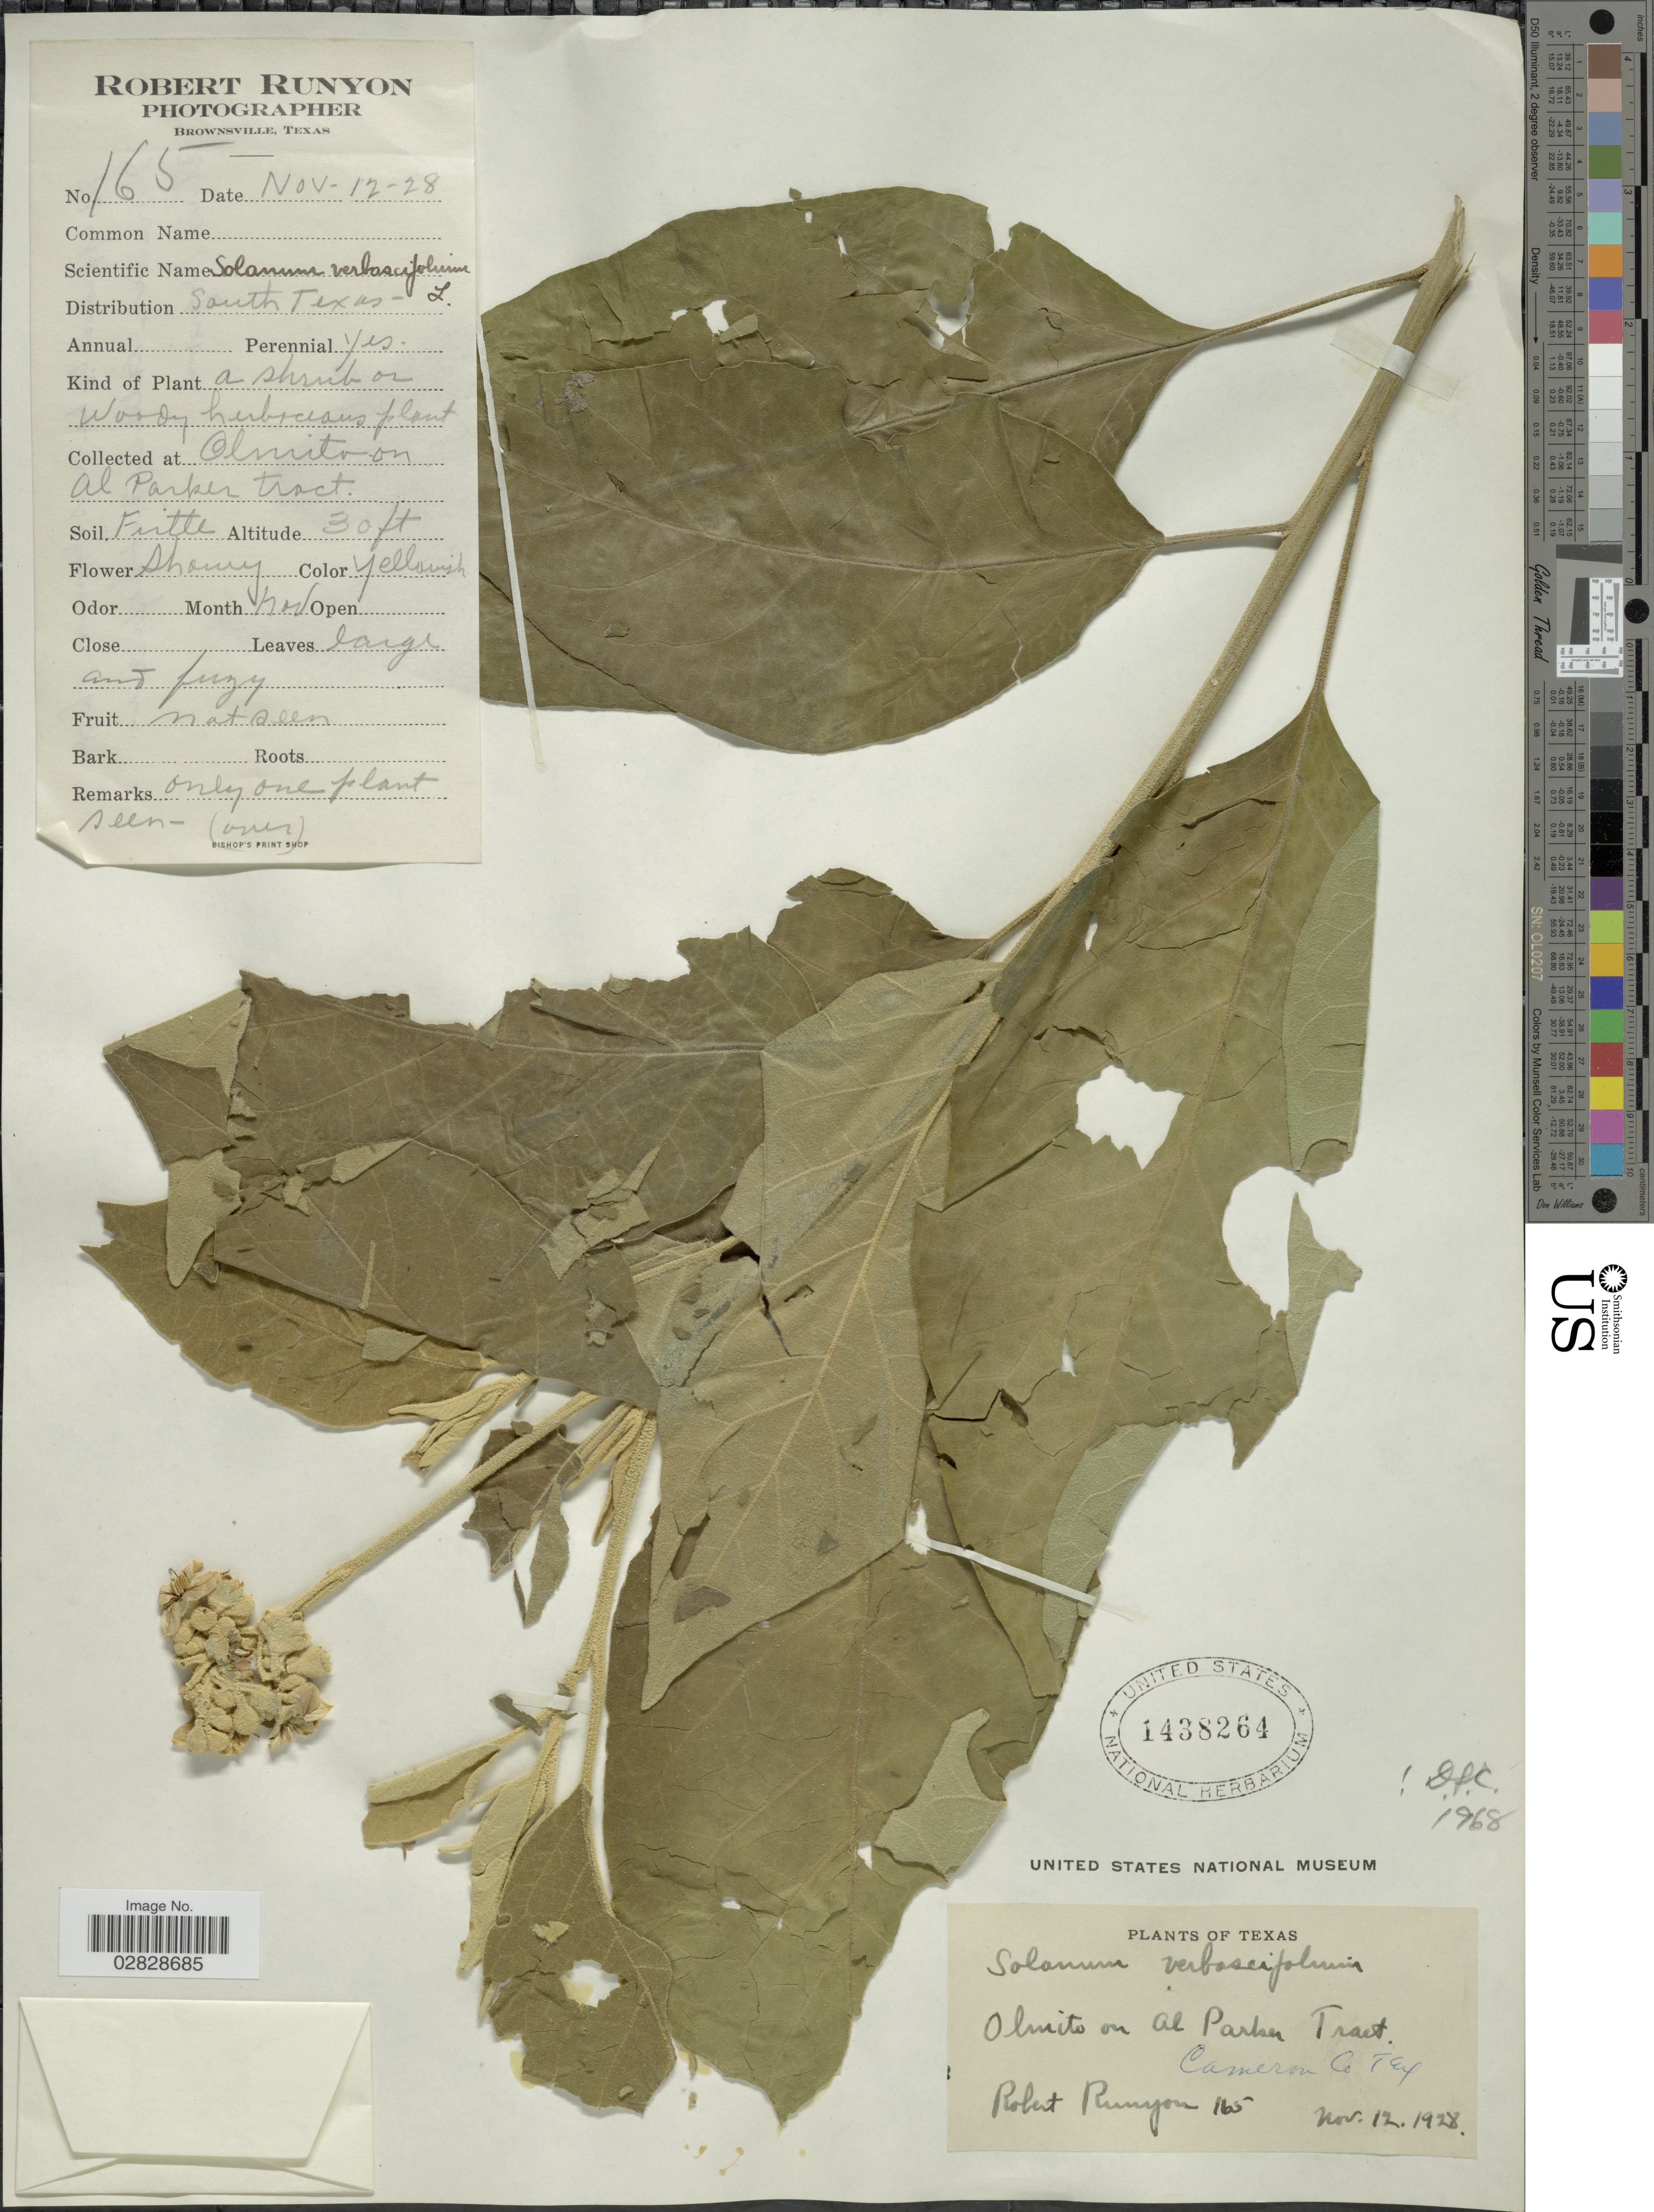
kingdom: Plantae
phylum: Tracheophyta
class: Magnoliopsida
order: Solanales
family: Solanaceae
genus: Solanum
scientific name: Solanum erianthum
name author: D. Don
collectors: R. Runyon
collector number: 165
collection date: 1928-11-12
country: United States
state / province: Texas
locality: Olmito on Al Parker Tract. Cameron Co.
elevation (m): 9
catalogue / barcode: US 1438264